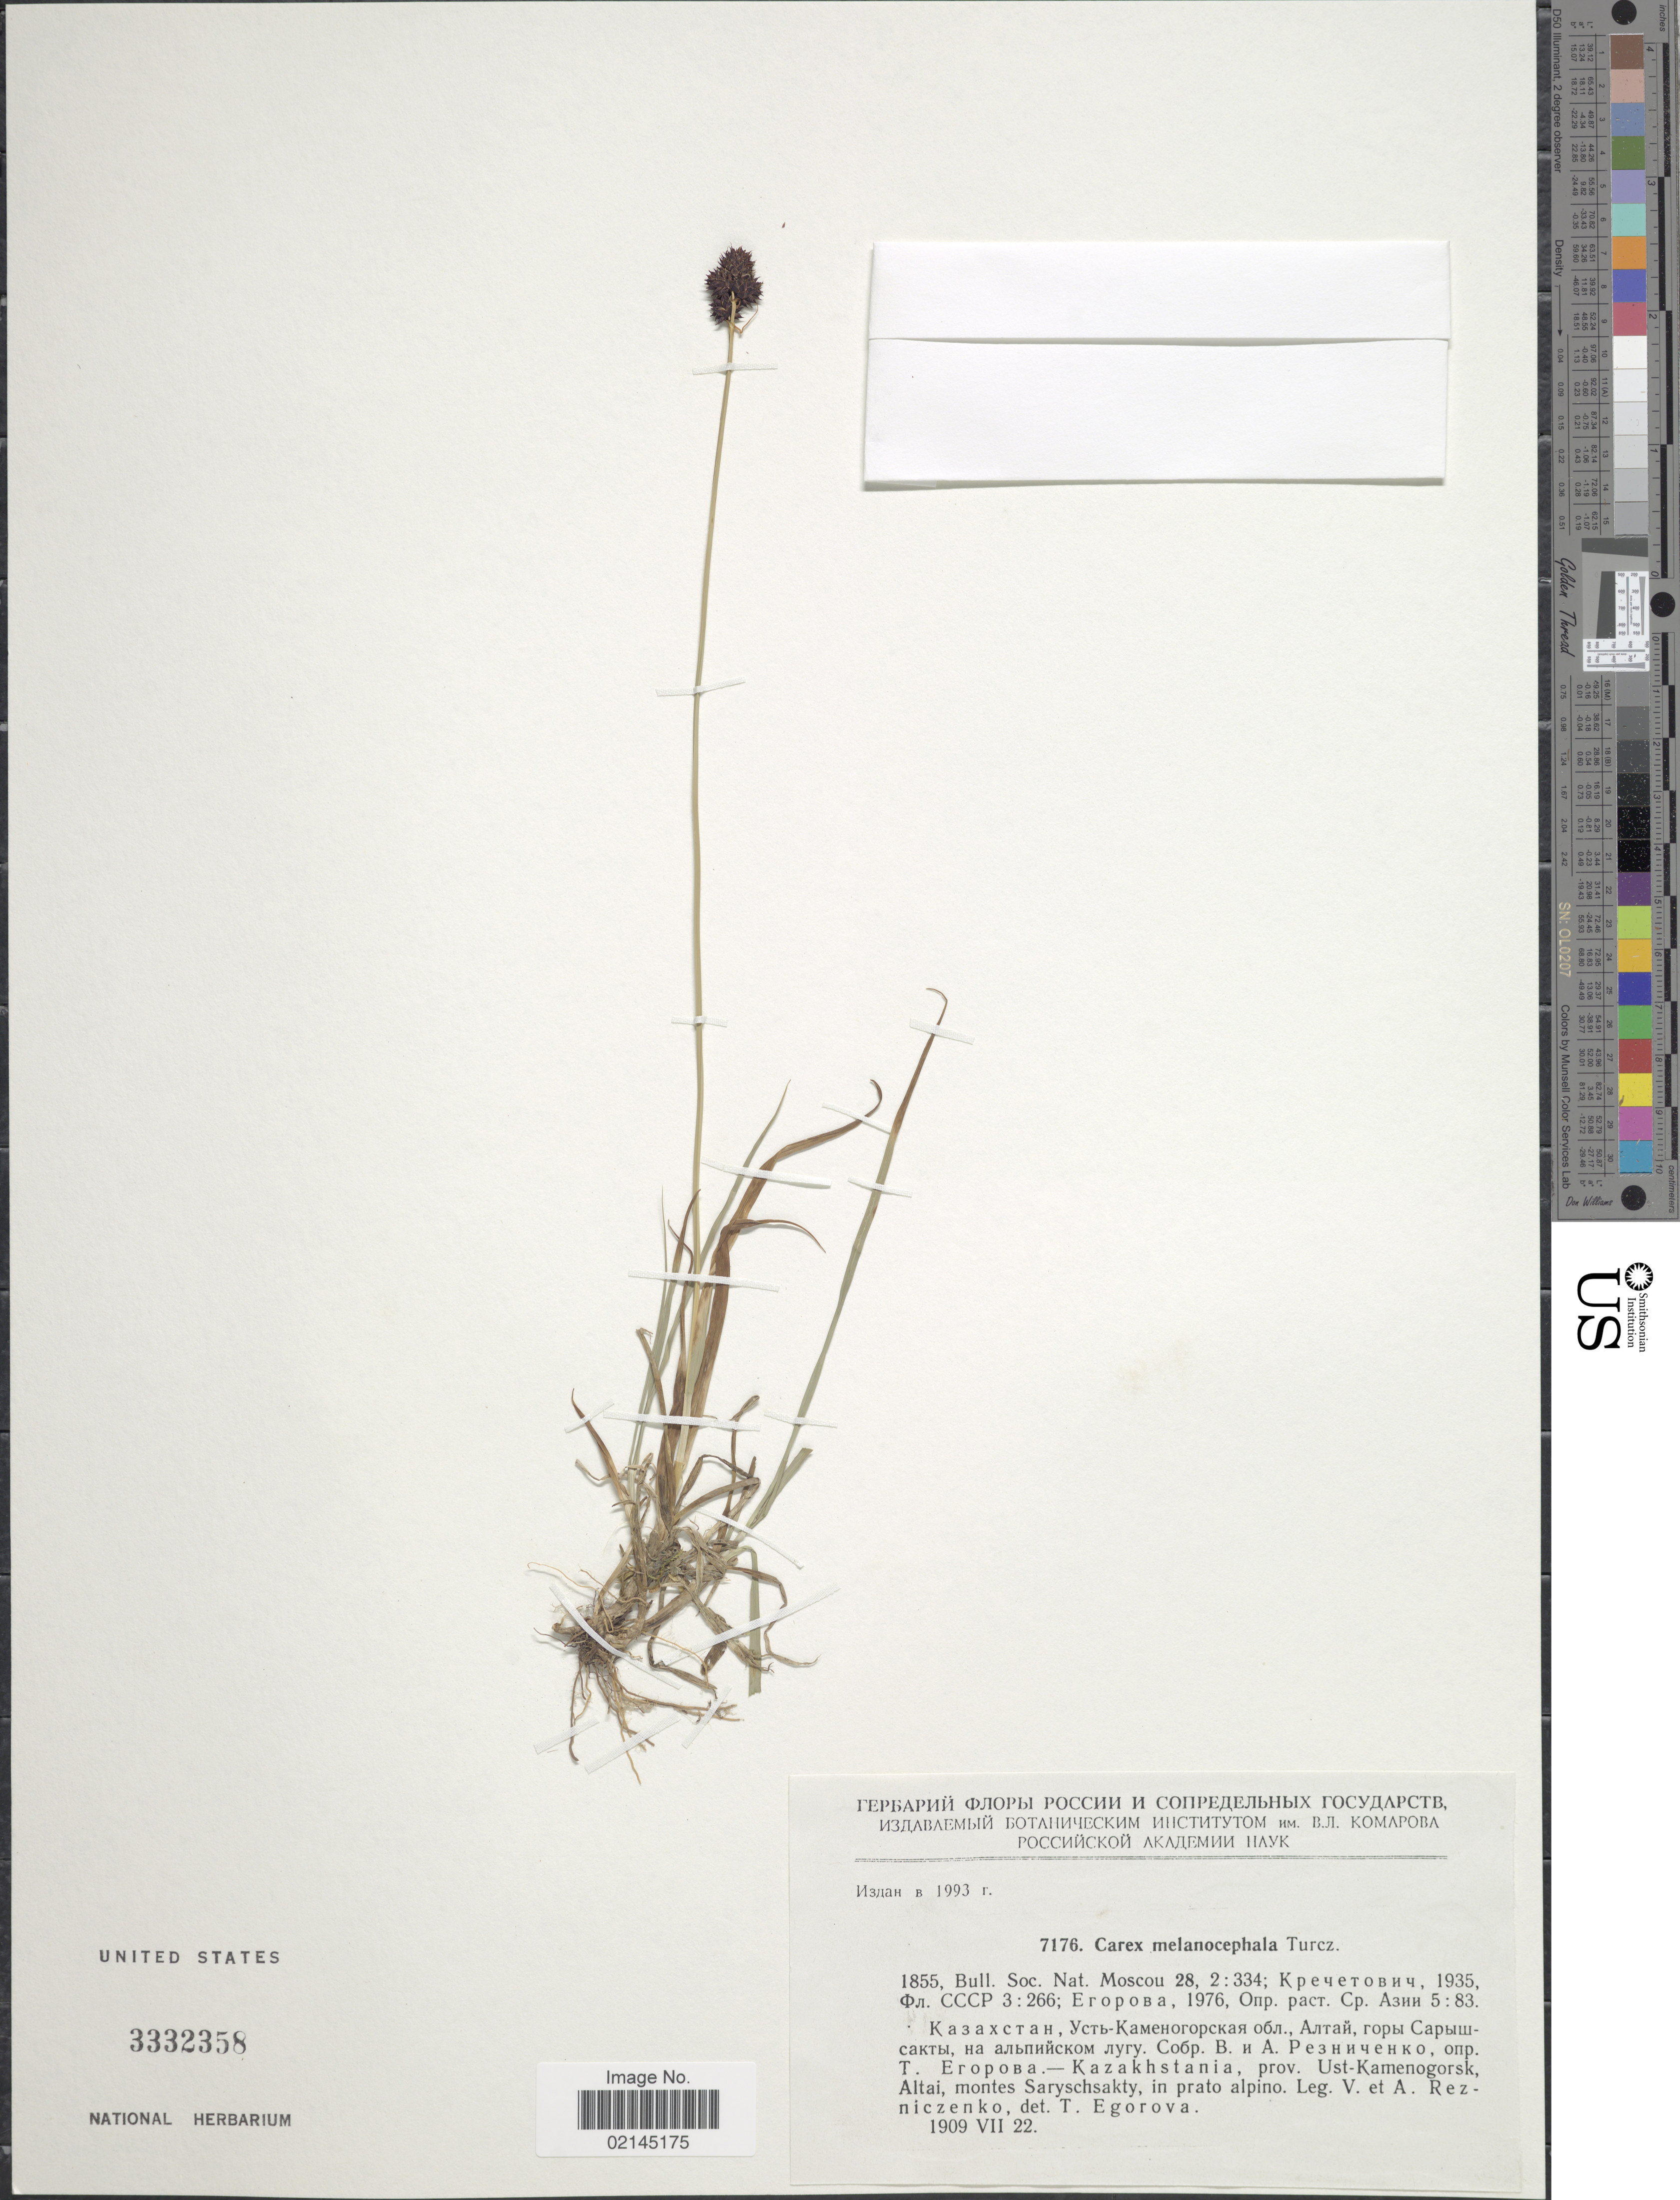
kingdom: Plantae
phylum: Tracheophyta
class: Liliopsida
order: Poales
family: Cyperaceae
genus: Carex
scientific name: Carex melanocephala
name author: Turcz.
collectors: V. Rezniczenko & A. Rezniczenko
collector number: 7176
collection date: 1909-07-22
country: Kazakhstan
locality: Kazakhstania, prov. Ust-Kamenogorsk, Altai, montes Saryschsakty, in prato alpino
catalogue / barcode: US 3332358